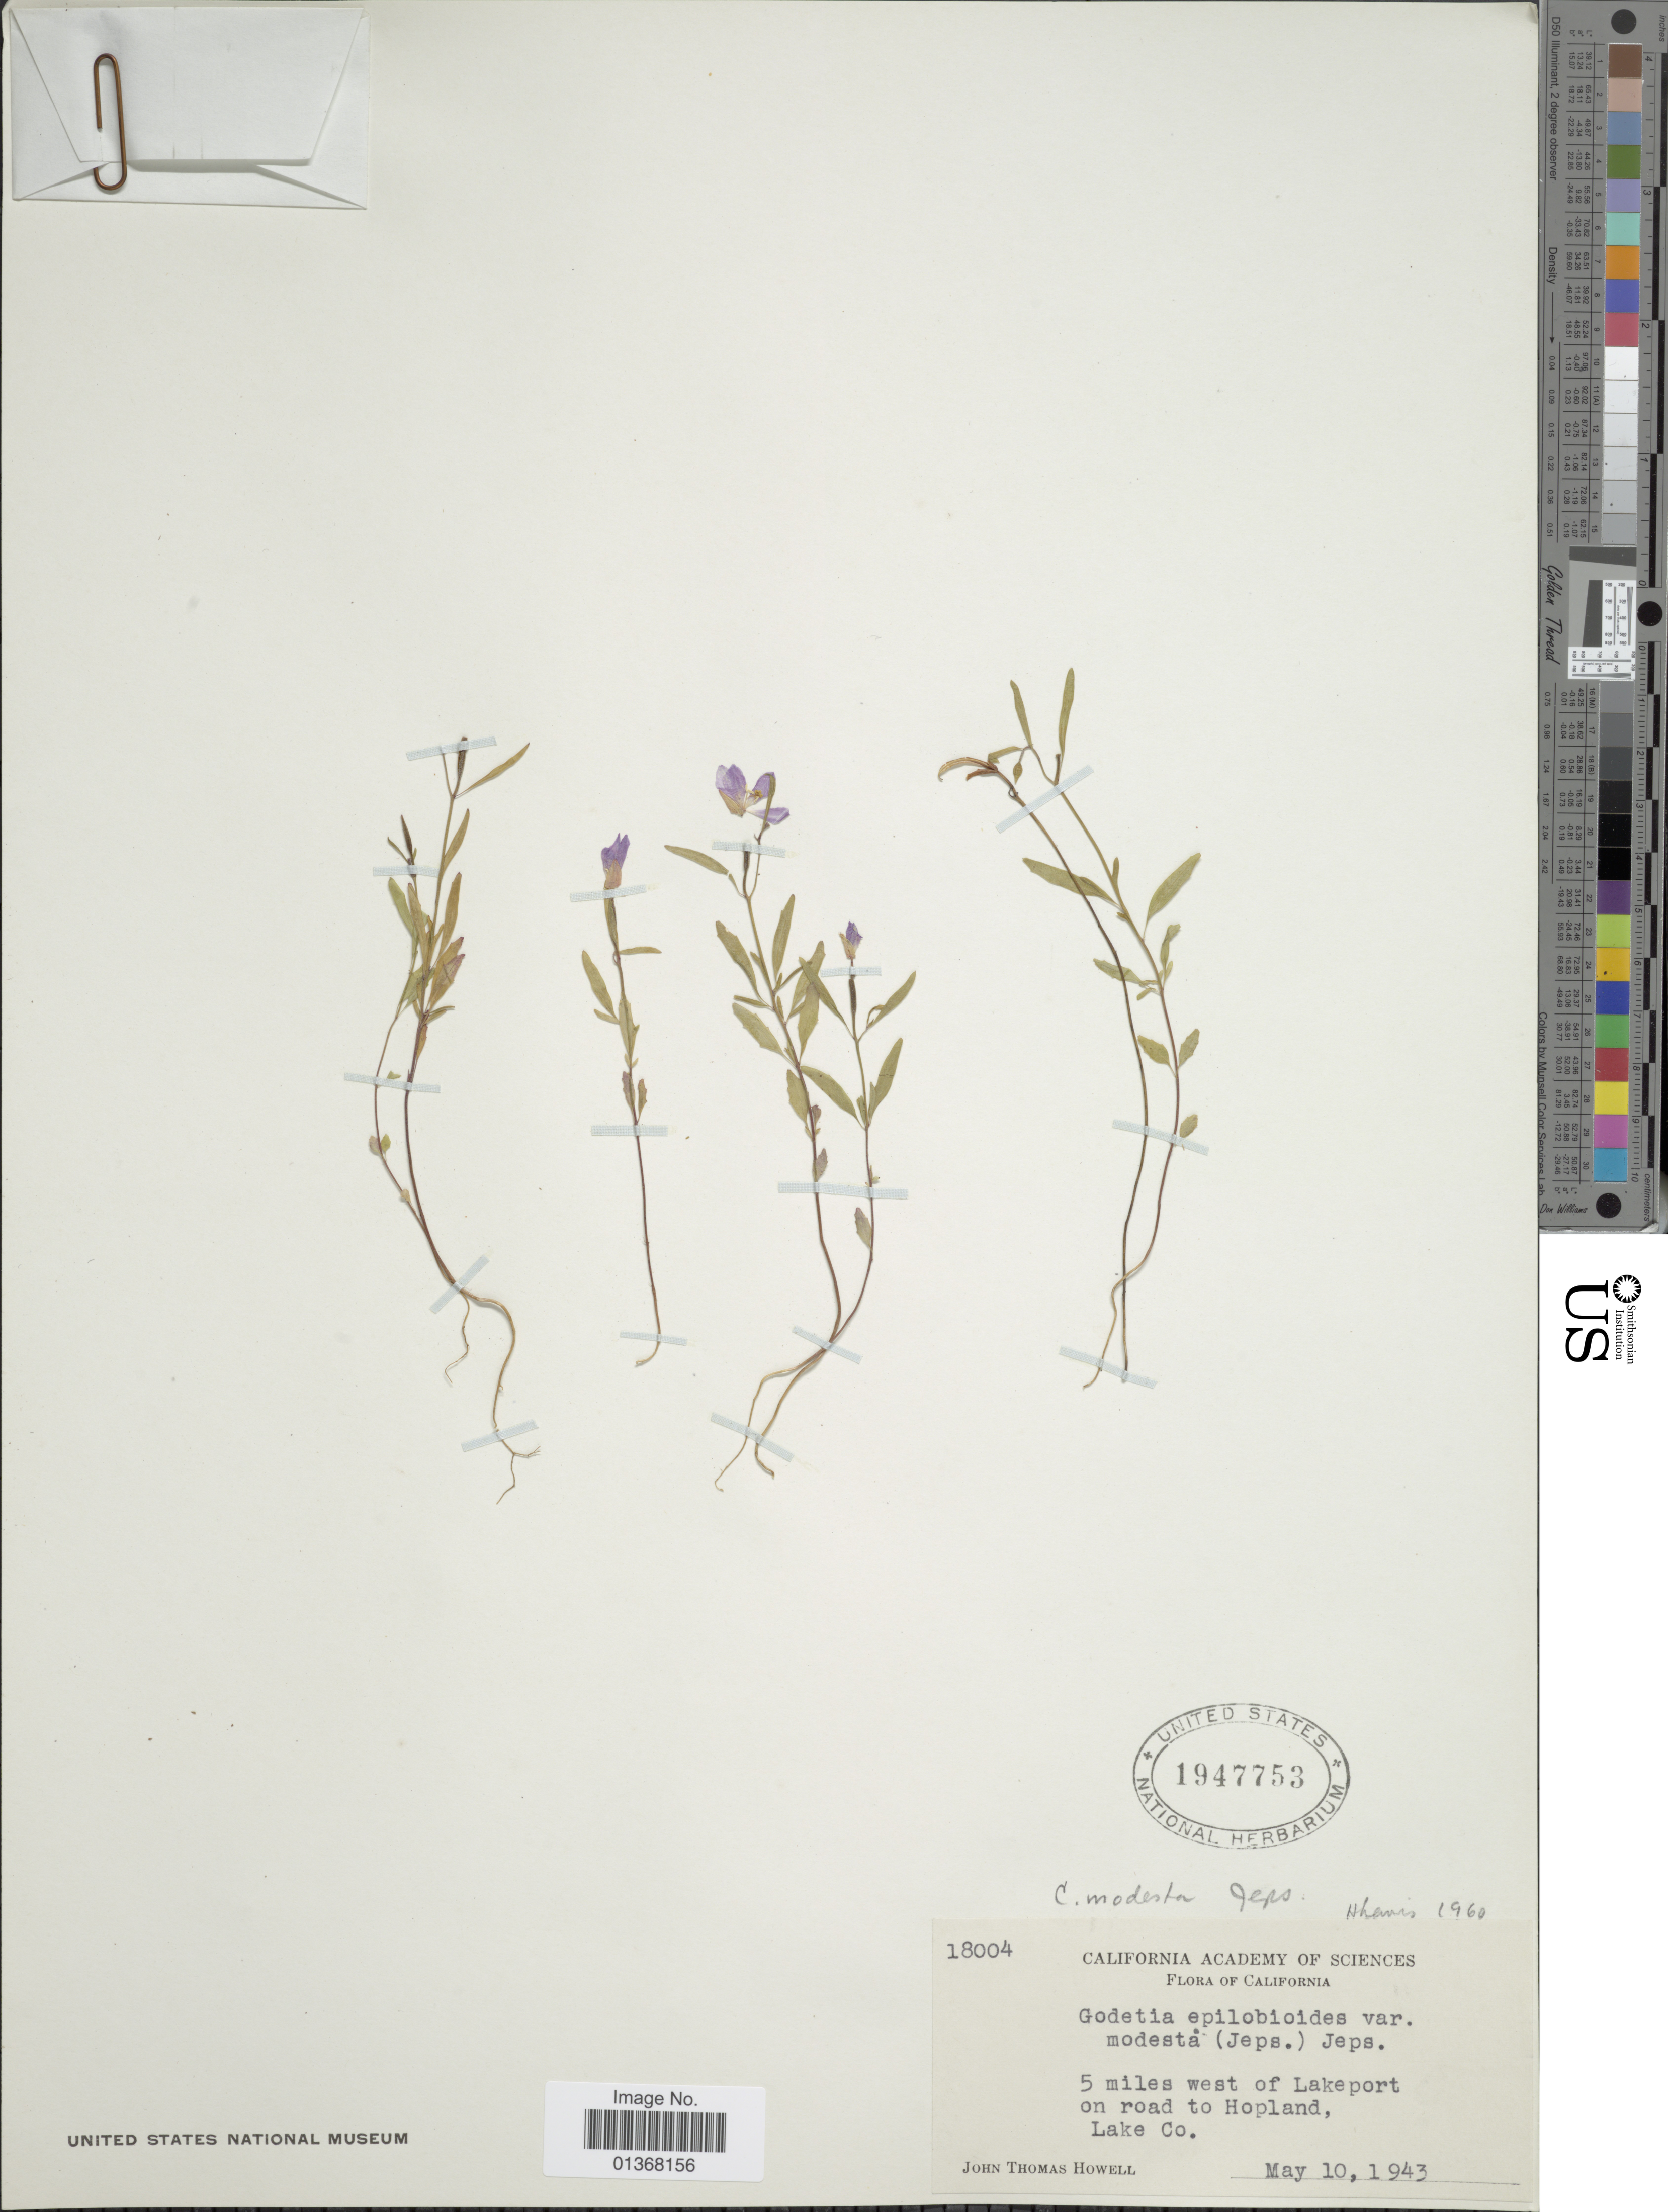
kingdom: Plantae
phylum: Tracheophyta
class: Magnoliopsida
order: Myrtales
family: Onagraceae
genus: Clarkia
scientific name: Clarkia modesta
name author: Jeps.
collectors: J. T. Howell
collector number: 18004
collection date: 1943-05-10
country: United States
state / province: California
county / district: Lake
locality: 5 miles west of Lakeport on road to Hopland, Lake Co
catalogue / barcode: US 1947753